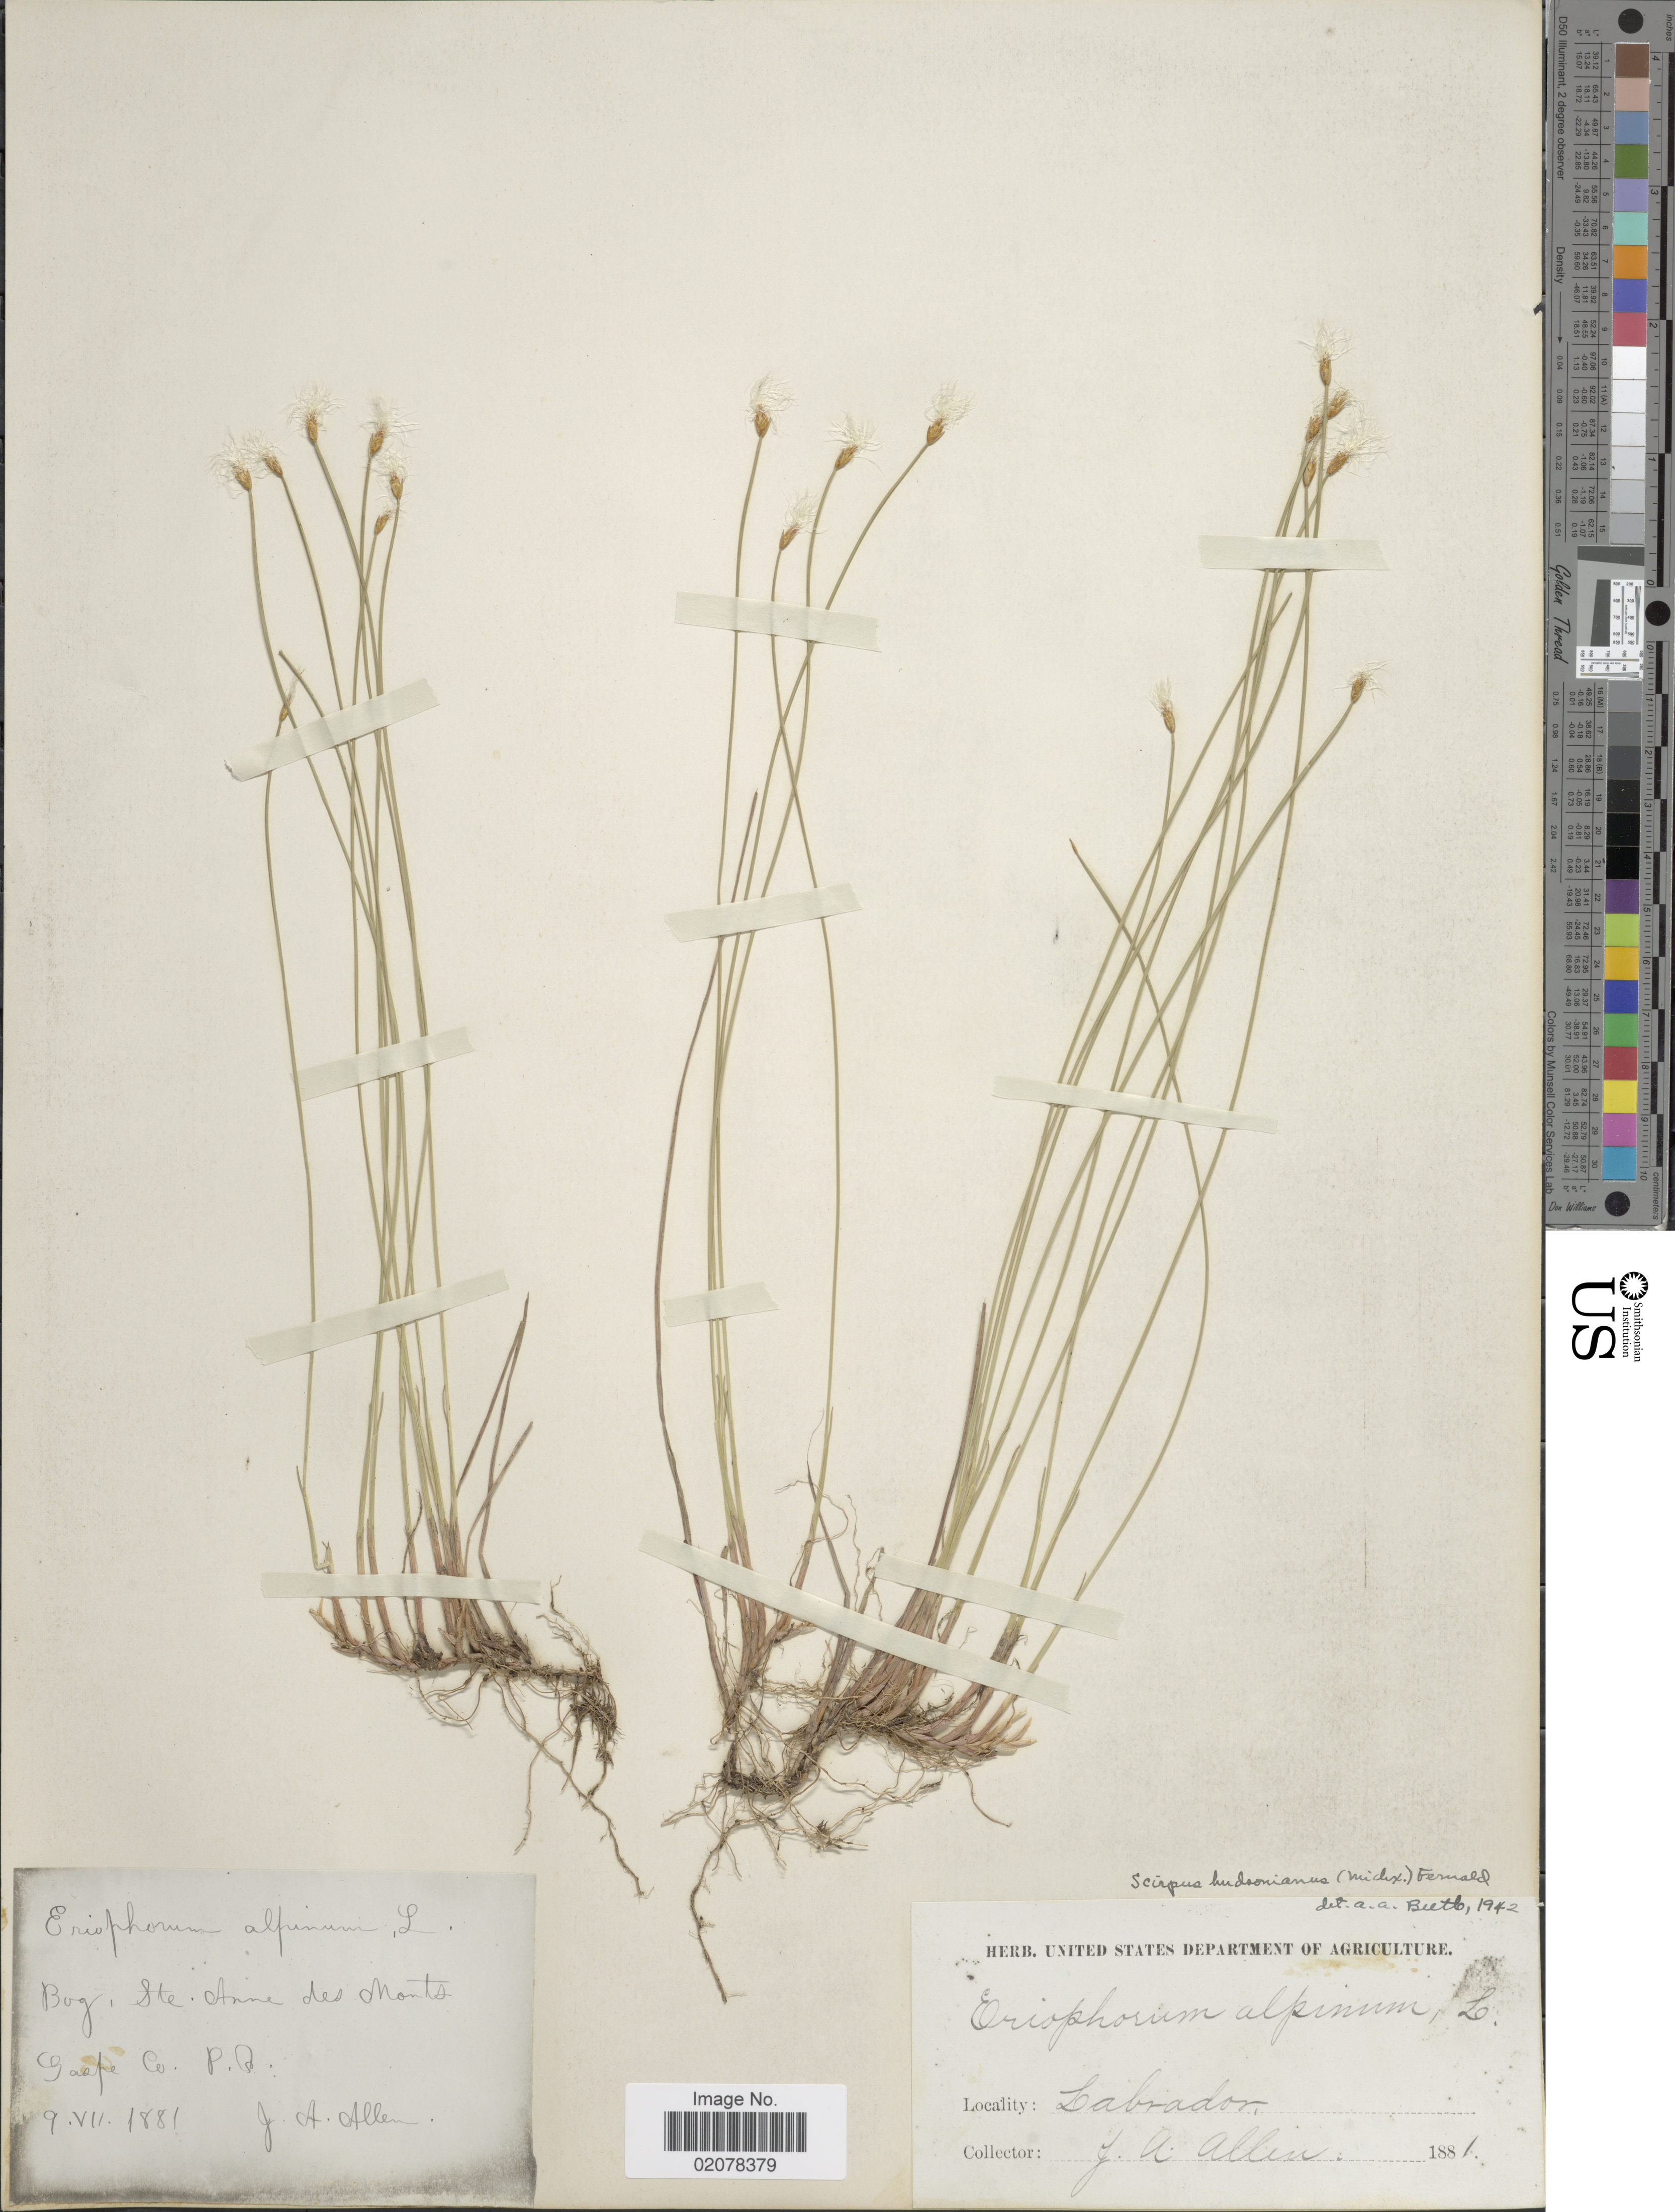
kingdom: Plantae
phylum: Tracheophyta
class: Liliopsida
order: Poales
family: Cyperaceae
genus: Trichophorum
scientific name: Trichophorum alpinum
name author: (L.) Pers.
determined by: Strong, M. T., (US), Smithsonian Institution - National Museum of Natural History (UNITED STATES)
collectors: J. A. Allen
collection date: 1881-07-09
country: Canada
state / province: Quebec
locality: Bog, Ste. Anne des Monts Gaspe Co., P.Q.